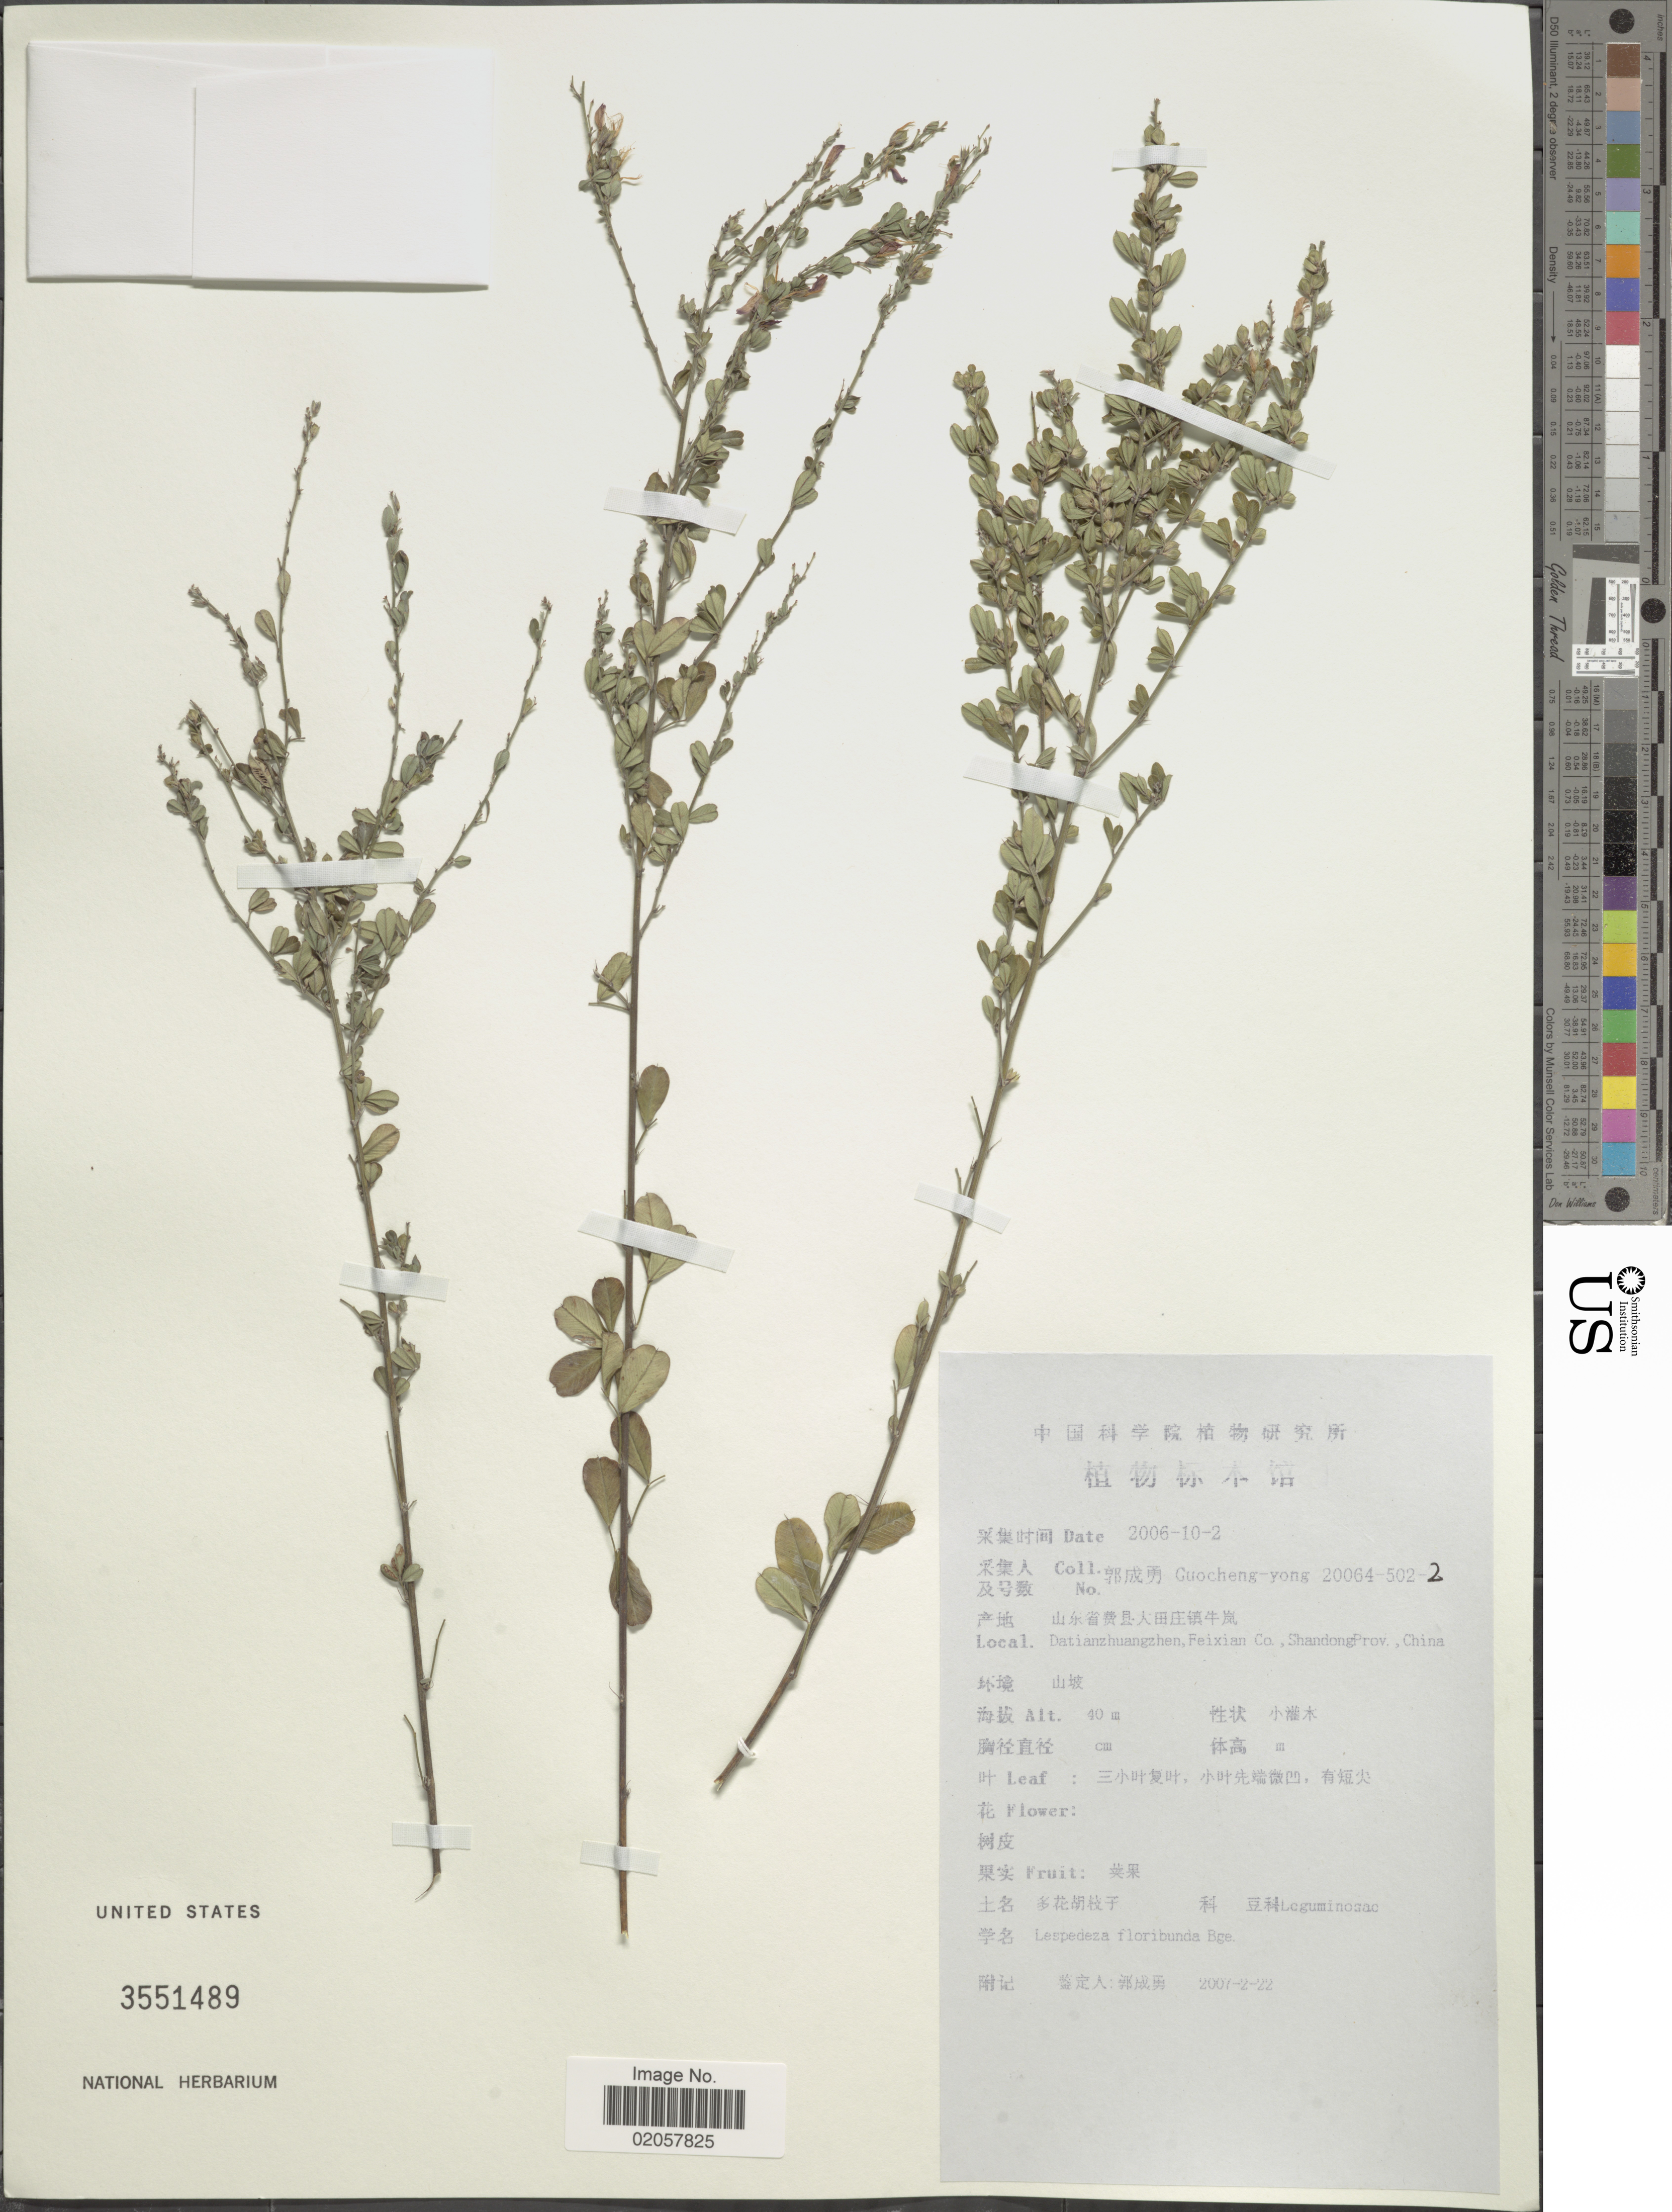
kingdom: Plantae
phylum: Tracheophyta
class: Magnoliopsida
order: Fabales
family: Fabaceae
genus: Lespedeza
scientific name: Lespedeza floribunda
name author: Bunge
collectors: Guo cheng-yong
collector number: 20064-502-2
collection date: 2006-10-02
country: China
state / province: Shandong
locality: Datianzhuangzhen, Feixian Co.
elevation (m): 40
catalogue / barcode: US 3551489